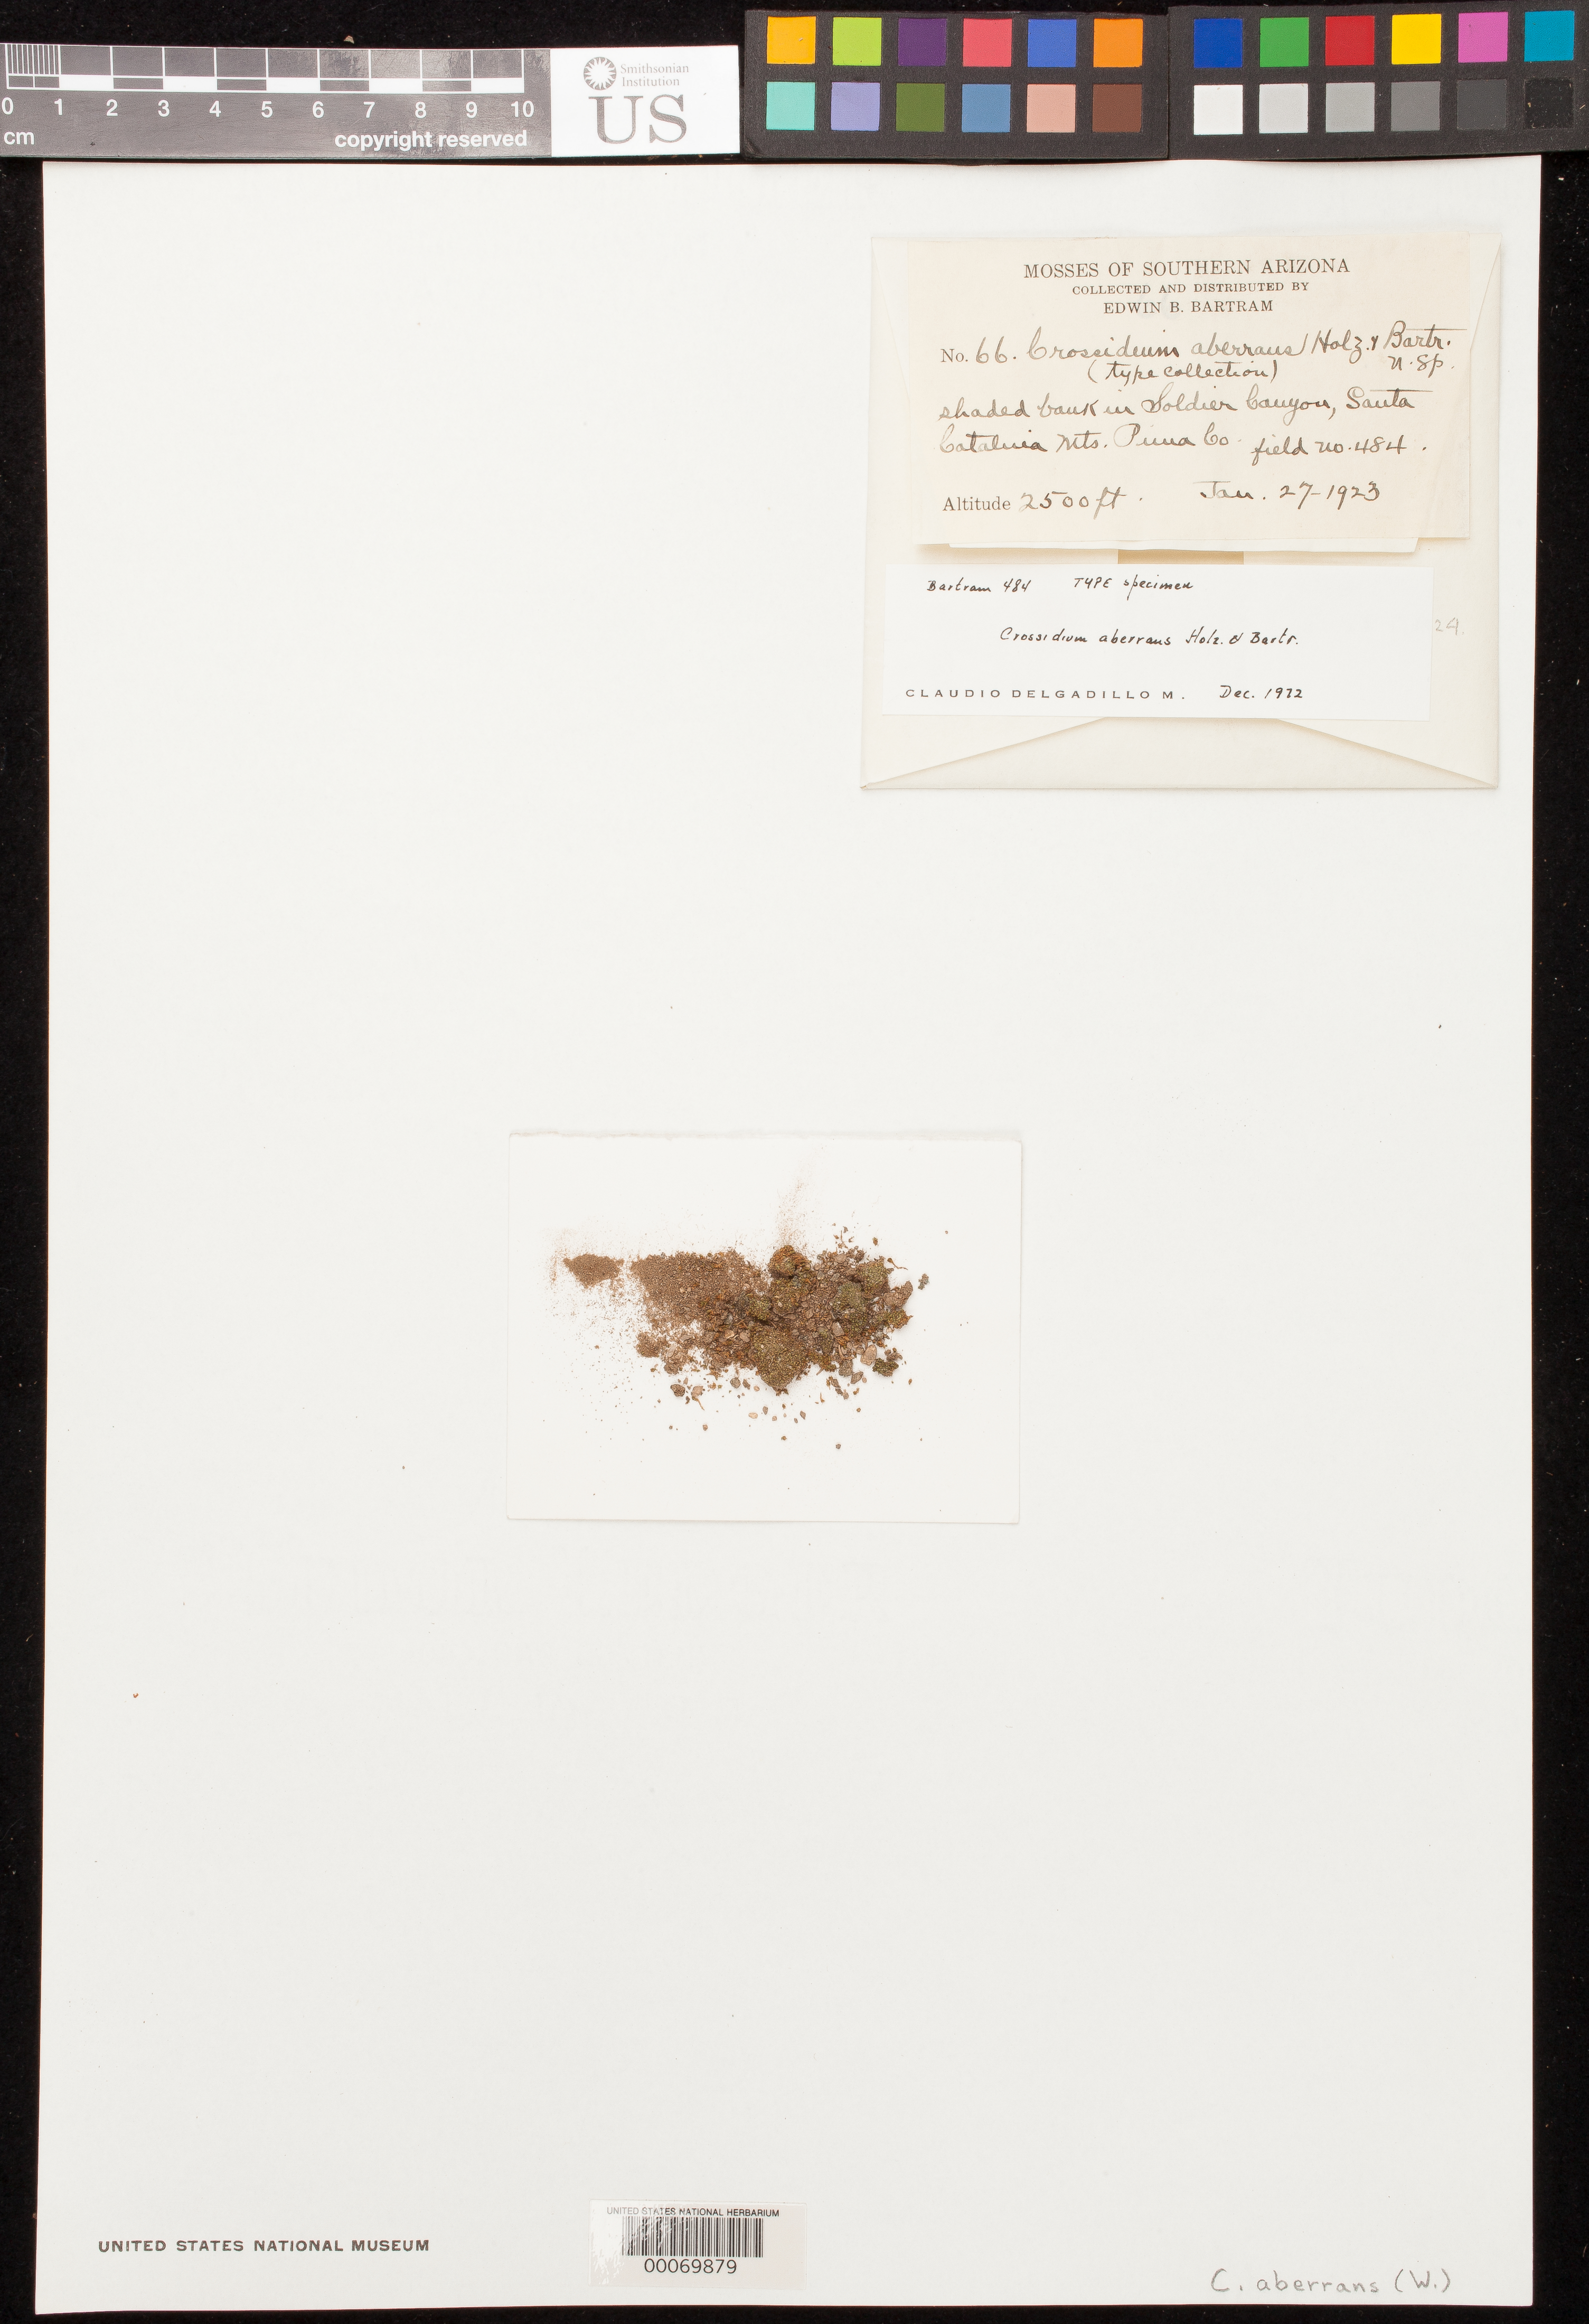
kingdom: Plantae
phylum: Bryophyta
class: Bryopsida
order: Pottiales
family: Pottiaceae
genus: Crossidium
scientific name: Crossidium aberrans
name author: Holz. & E.B. Bartram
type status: Syntype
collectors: E. B. Bartram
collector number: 66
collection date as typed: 27 Jan 1923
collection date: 1923-01-27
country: United States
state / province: Arizona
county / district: Pima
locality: Soldier Canyon.